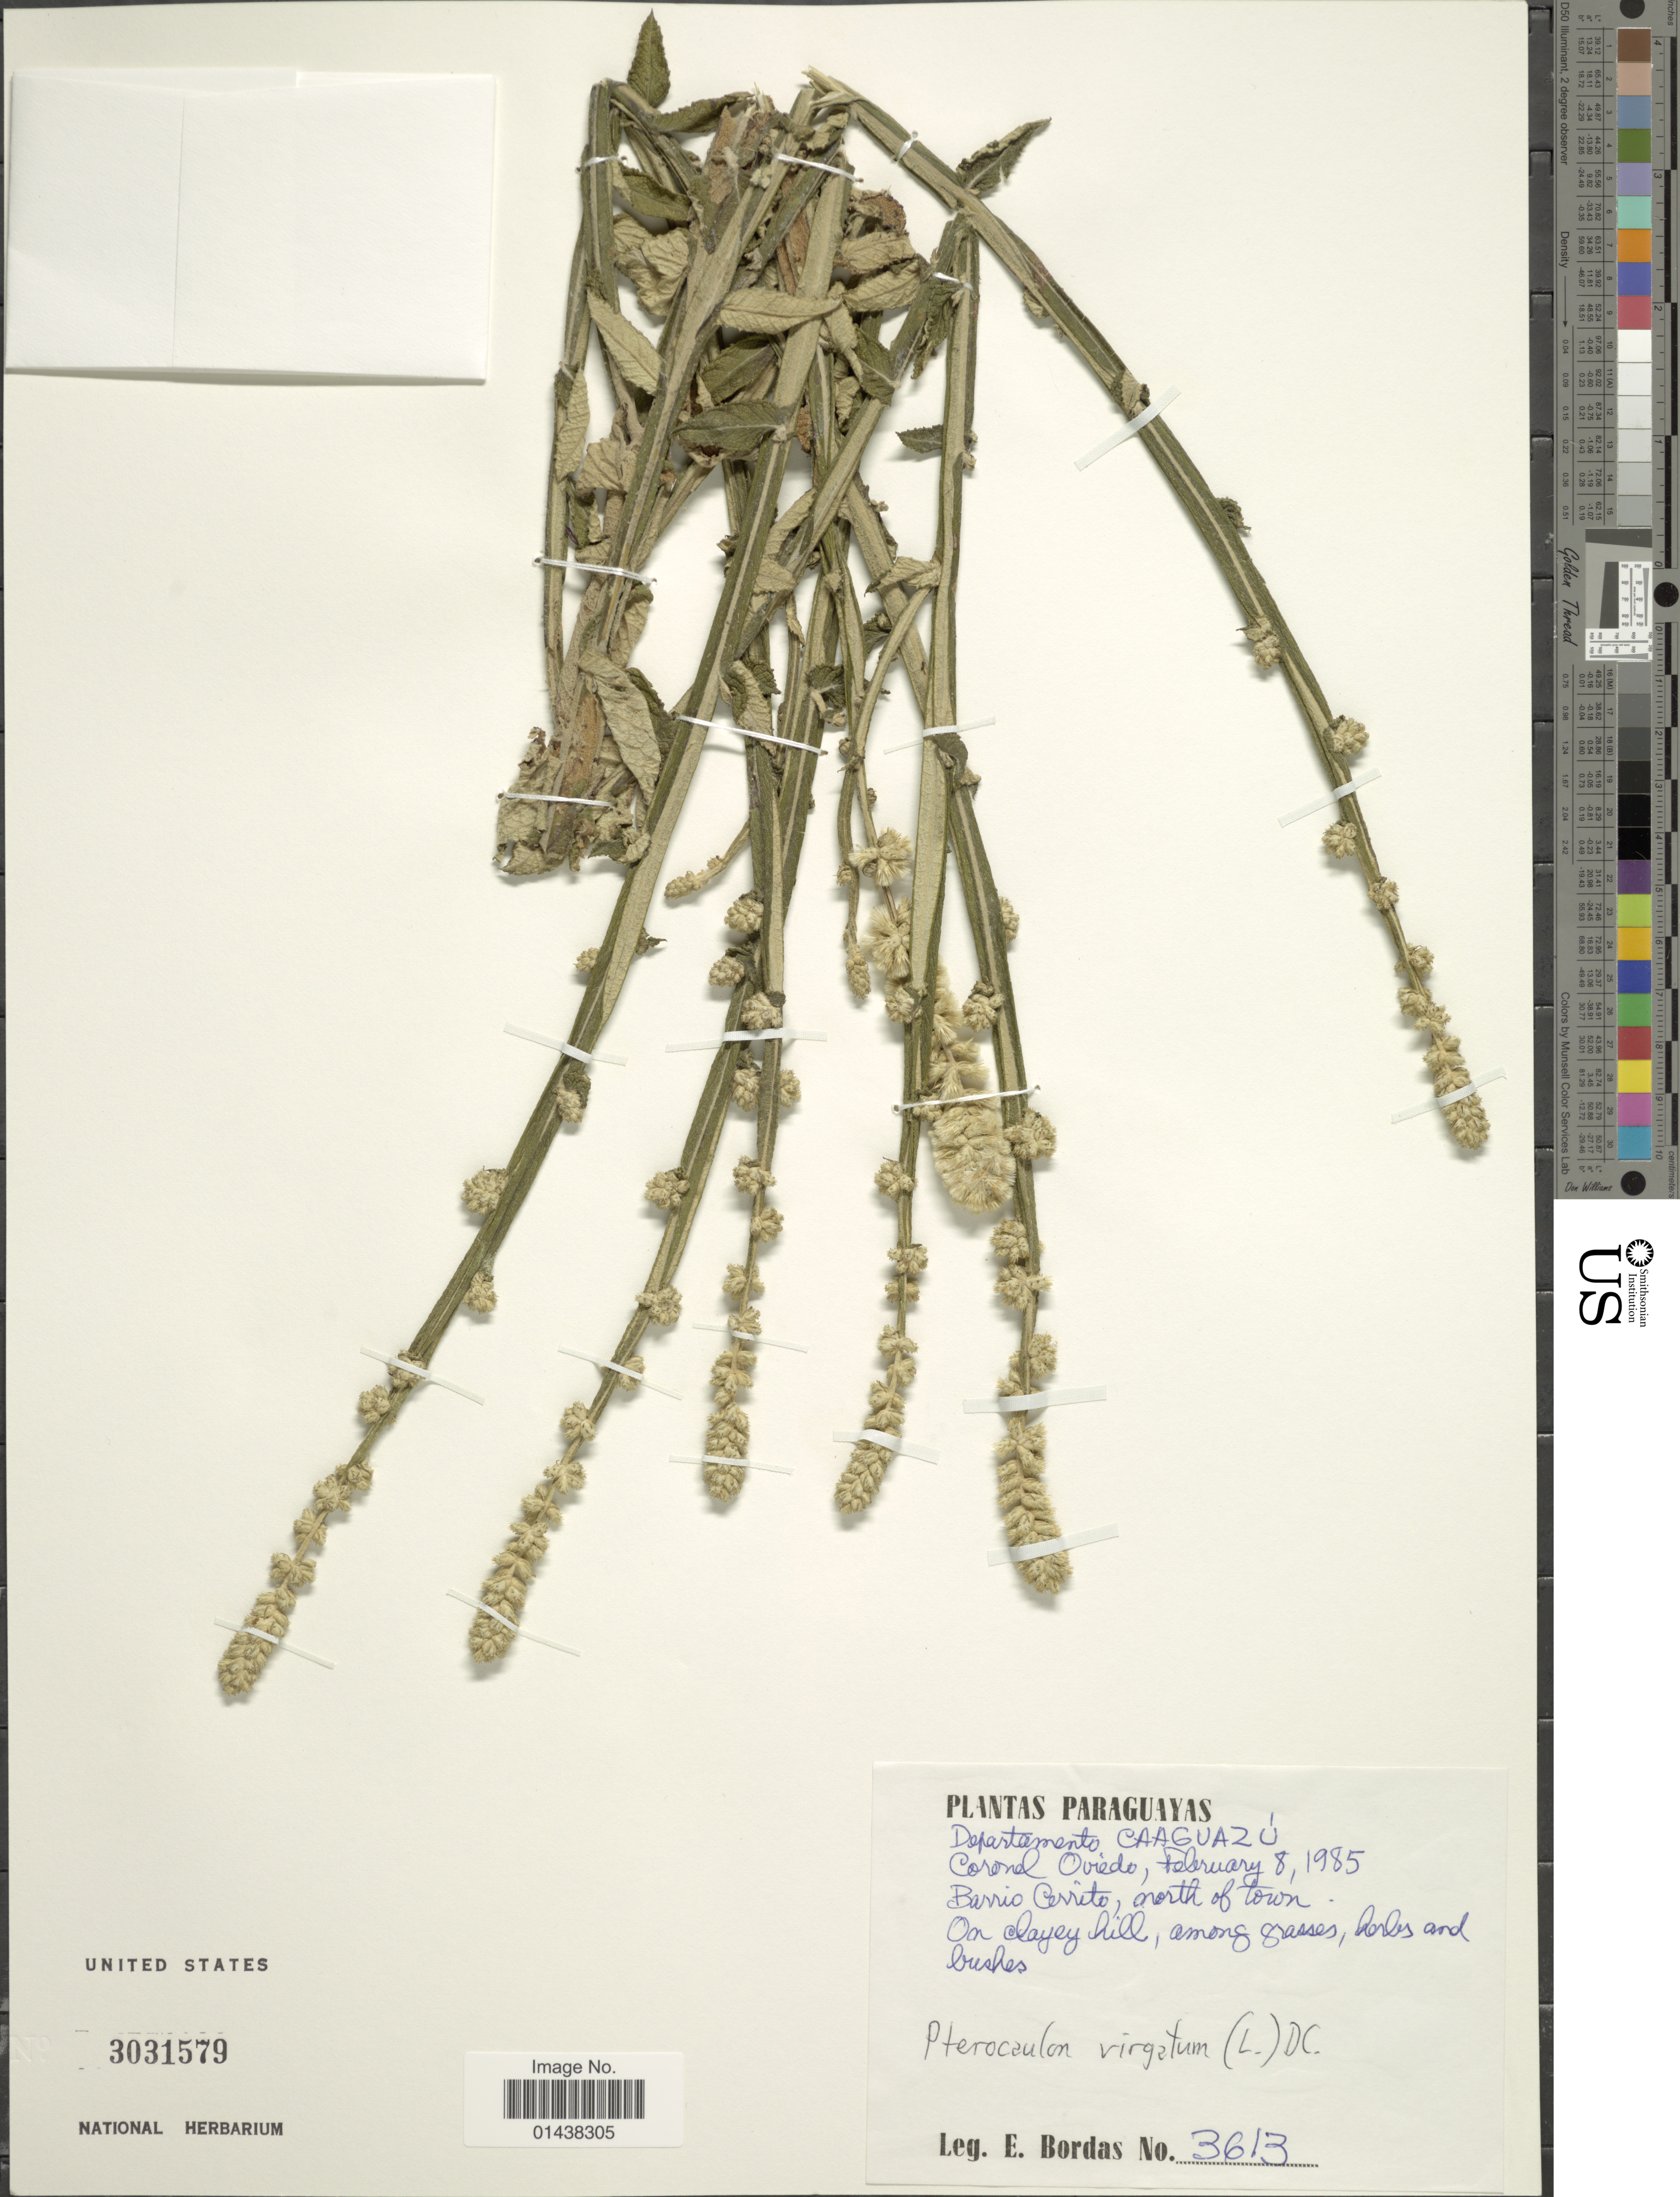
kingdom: Plantae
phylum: Tracheophyta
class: Magnoliopsida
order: Asterales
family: Asteraceae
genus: Pterocaulon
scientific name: Pterocaulon virgatum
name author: (L.) DC.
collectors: E. Bordas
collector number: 3613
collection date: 1985-02-08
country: Paraguay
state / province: Caaguazu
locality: Coronel Oviedo, Barrio Cerrito, north of town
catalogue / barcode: US 3031579